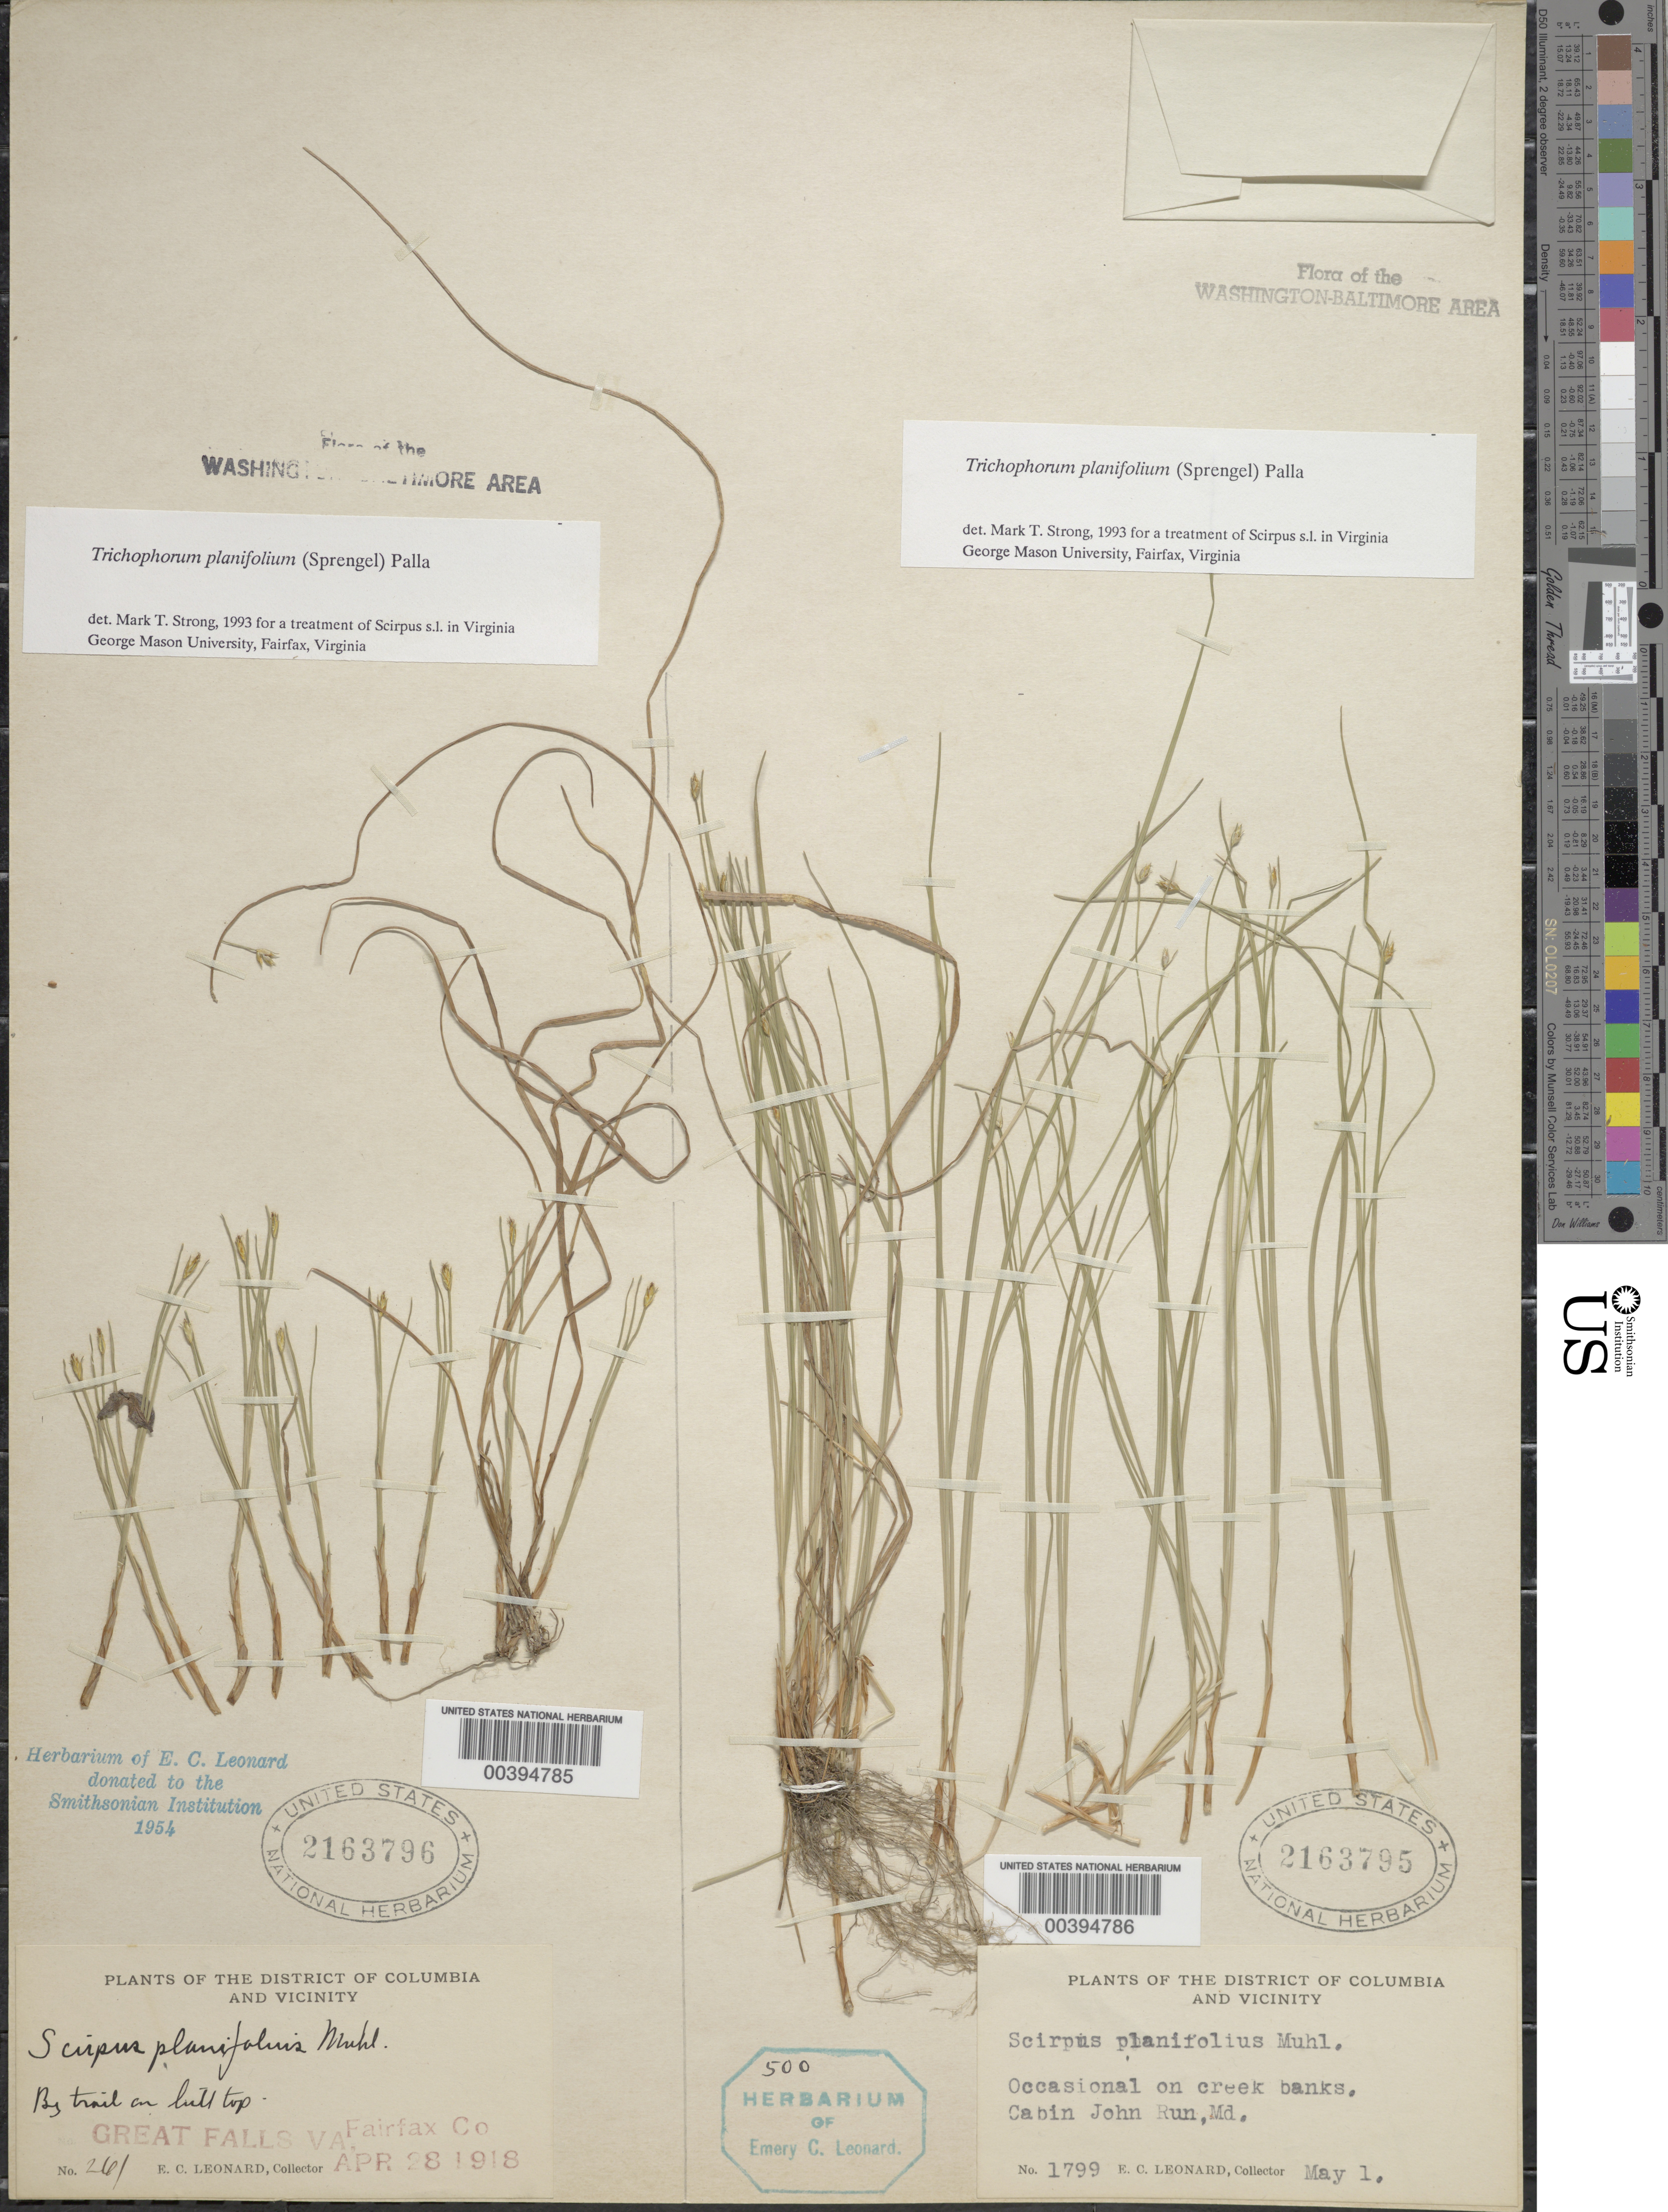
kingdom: Plantae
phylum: Tracheophyta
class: Liliopsida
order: Poales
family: Cyperaceae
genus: Trichophorum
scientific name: Trichophorum planifolium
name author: (Spreng.) Palla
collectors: E. C. Leonard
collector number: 261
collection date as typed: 28 Apr 1918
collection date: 1918-04-28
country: United States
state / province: Virginia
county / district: Fairfax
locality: Great Falls C. & O. Canal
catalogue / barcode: US 2163796